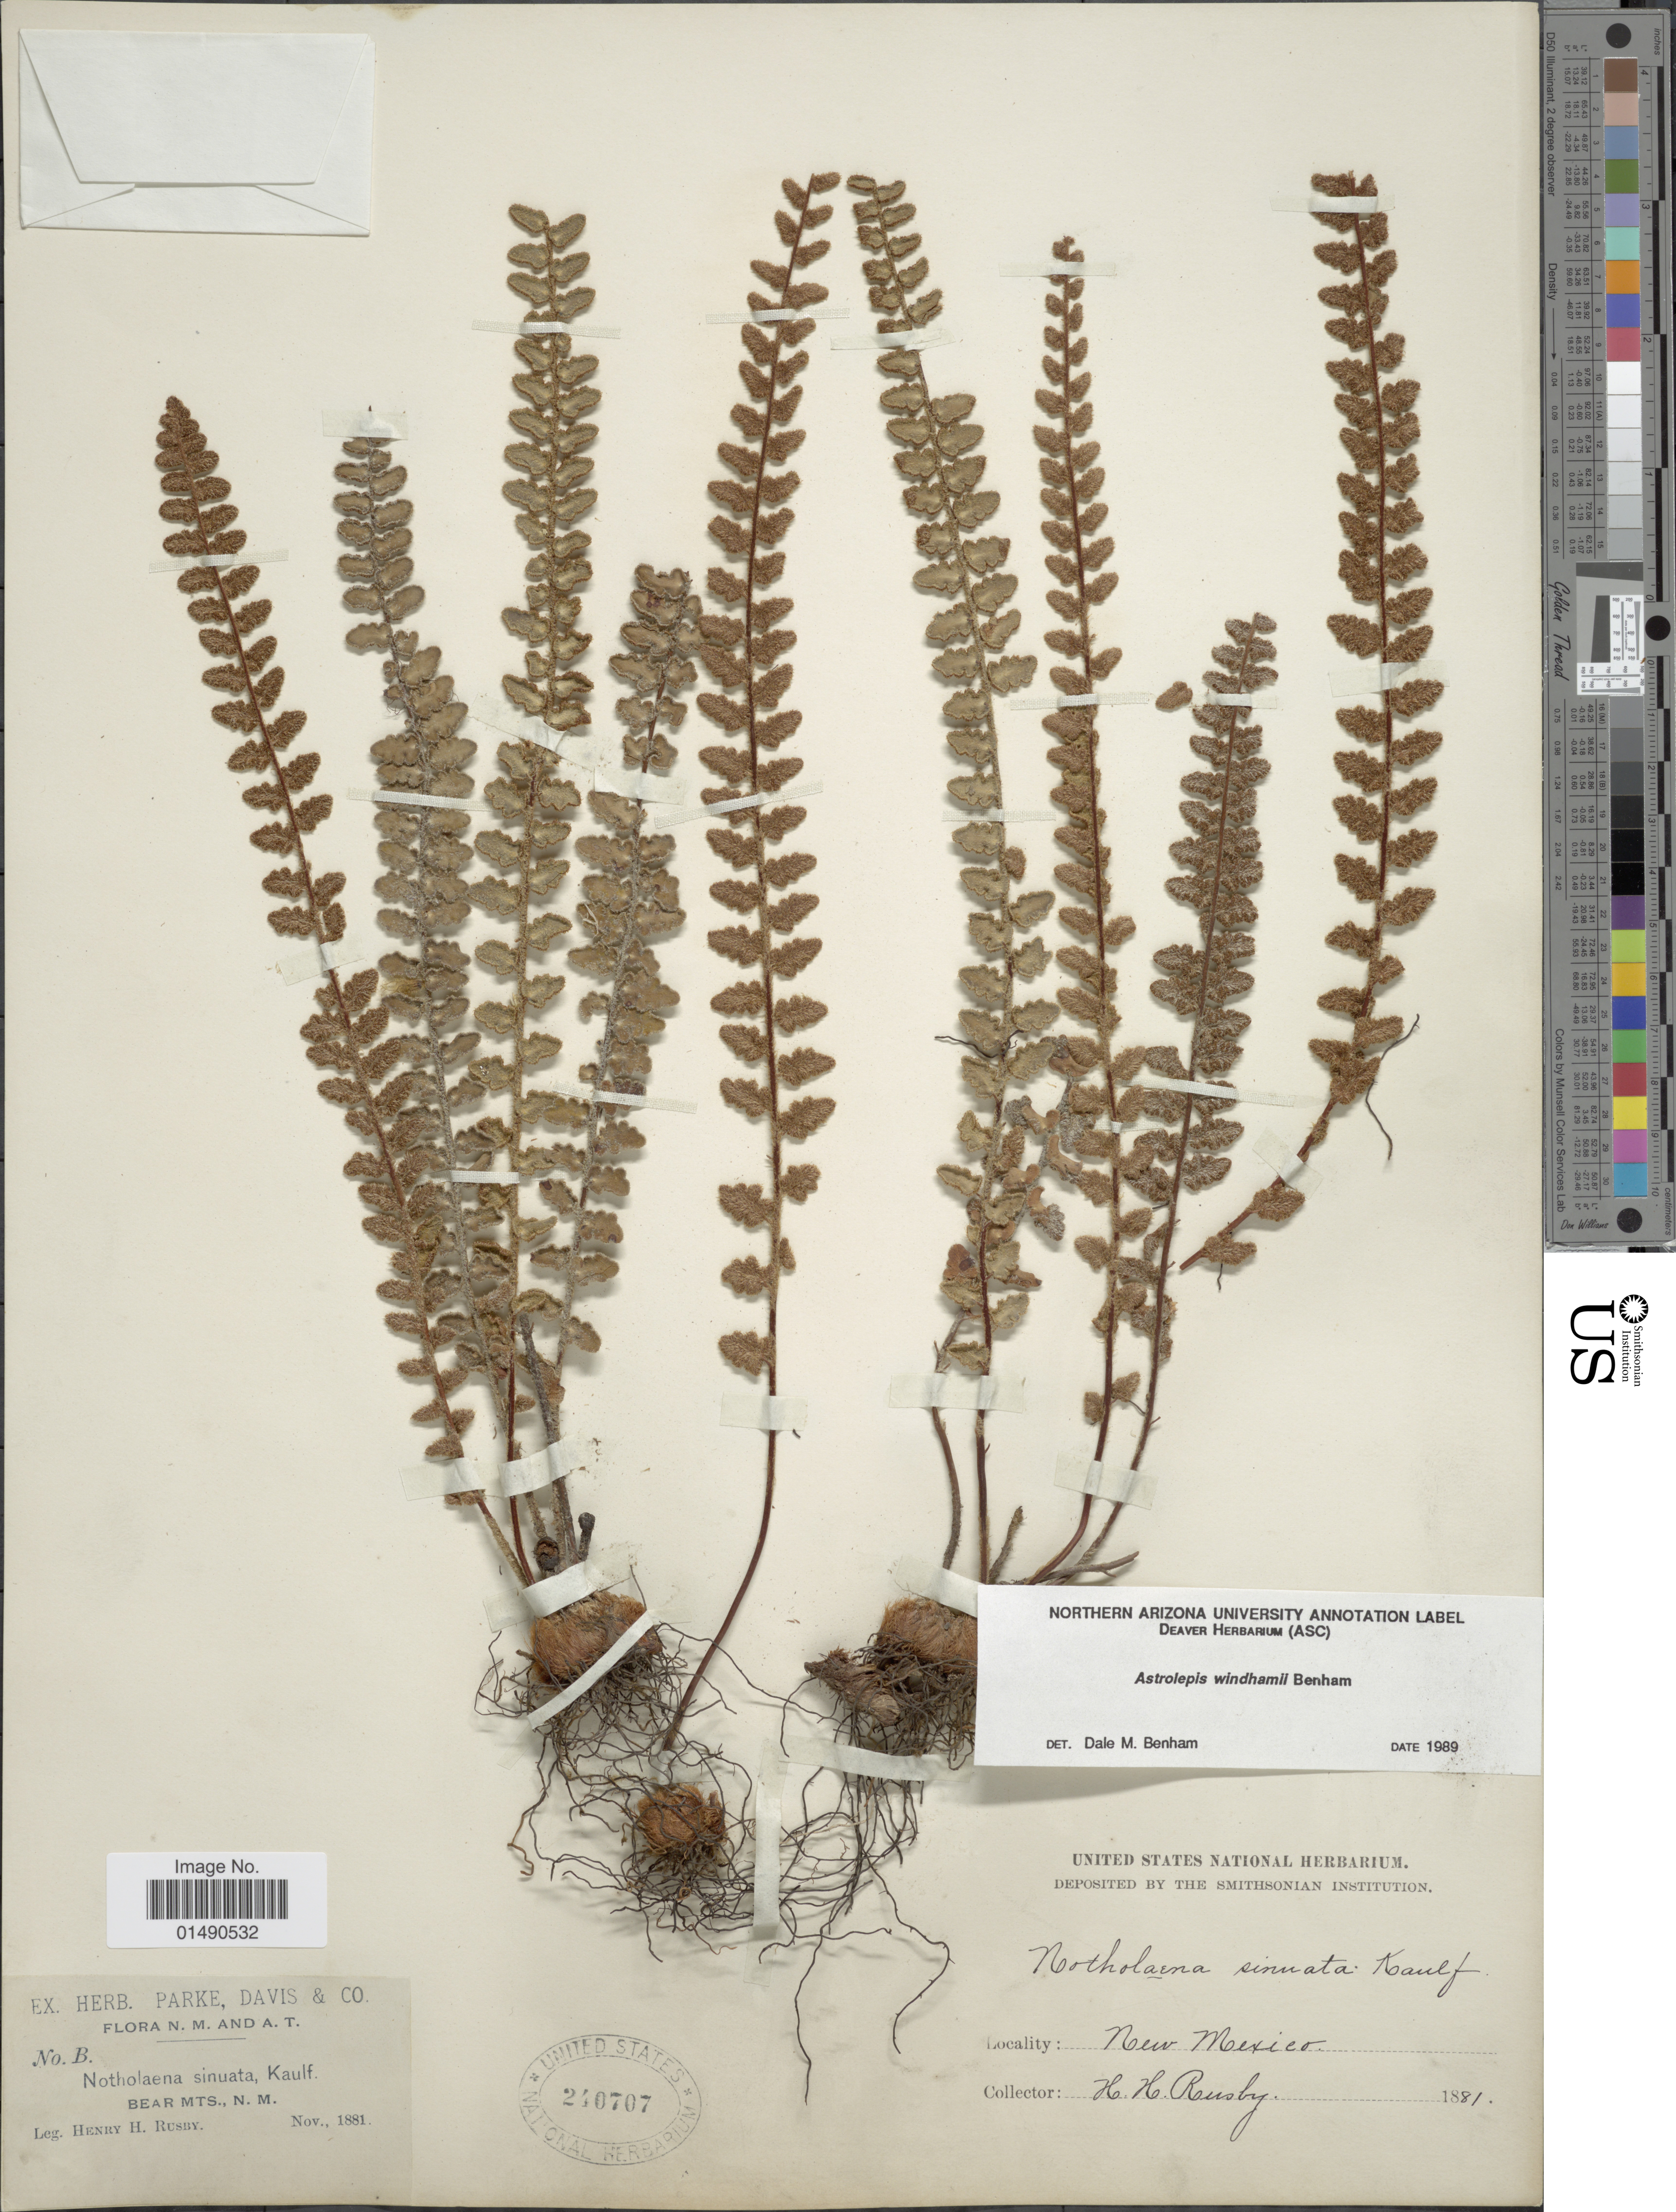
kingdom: Plantae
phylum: Tracheophyta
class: Polypodiopsida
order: Polypodiales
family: Pteridaceae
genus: Astrolepis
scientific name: Astrolepis windhamii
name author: D.M. Benham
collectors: H. H. Rusby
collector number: B.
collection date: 1881-11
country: United States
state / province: New Mexico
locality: Bear Mts.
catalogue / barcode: US 240707